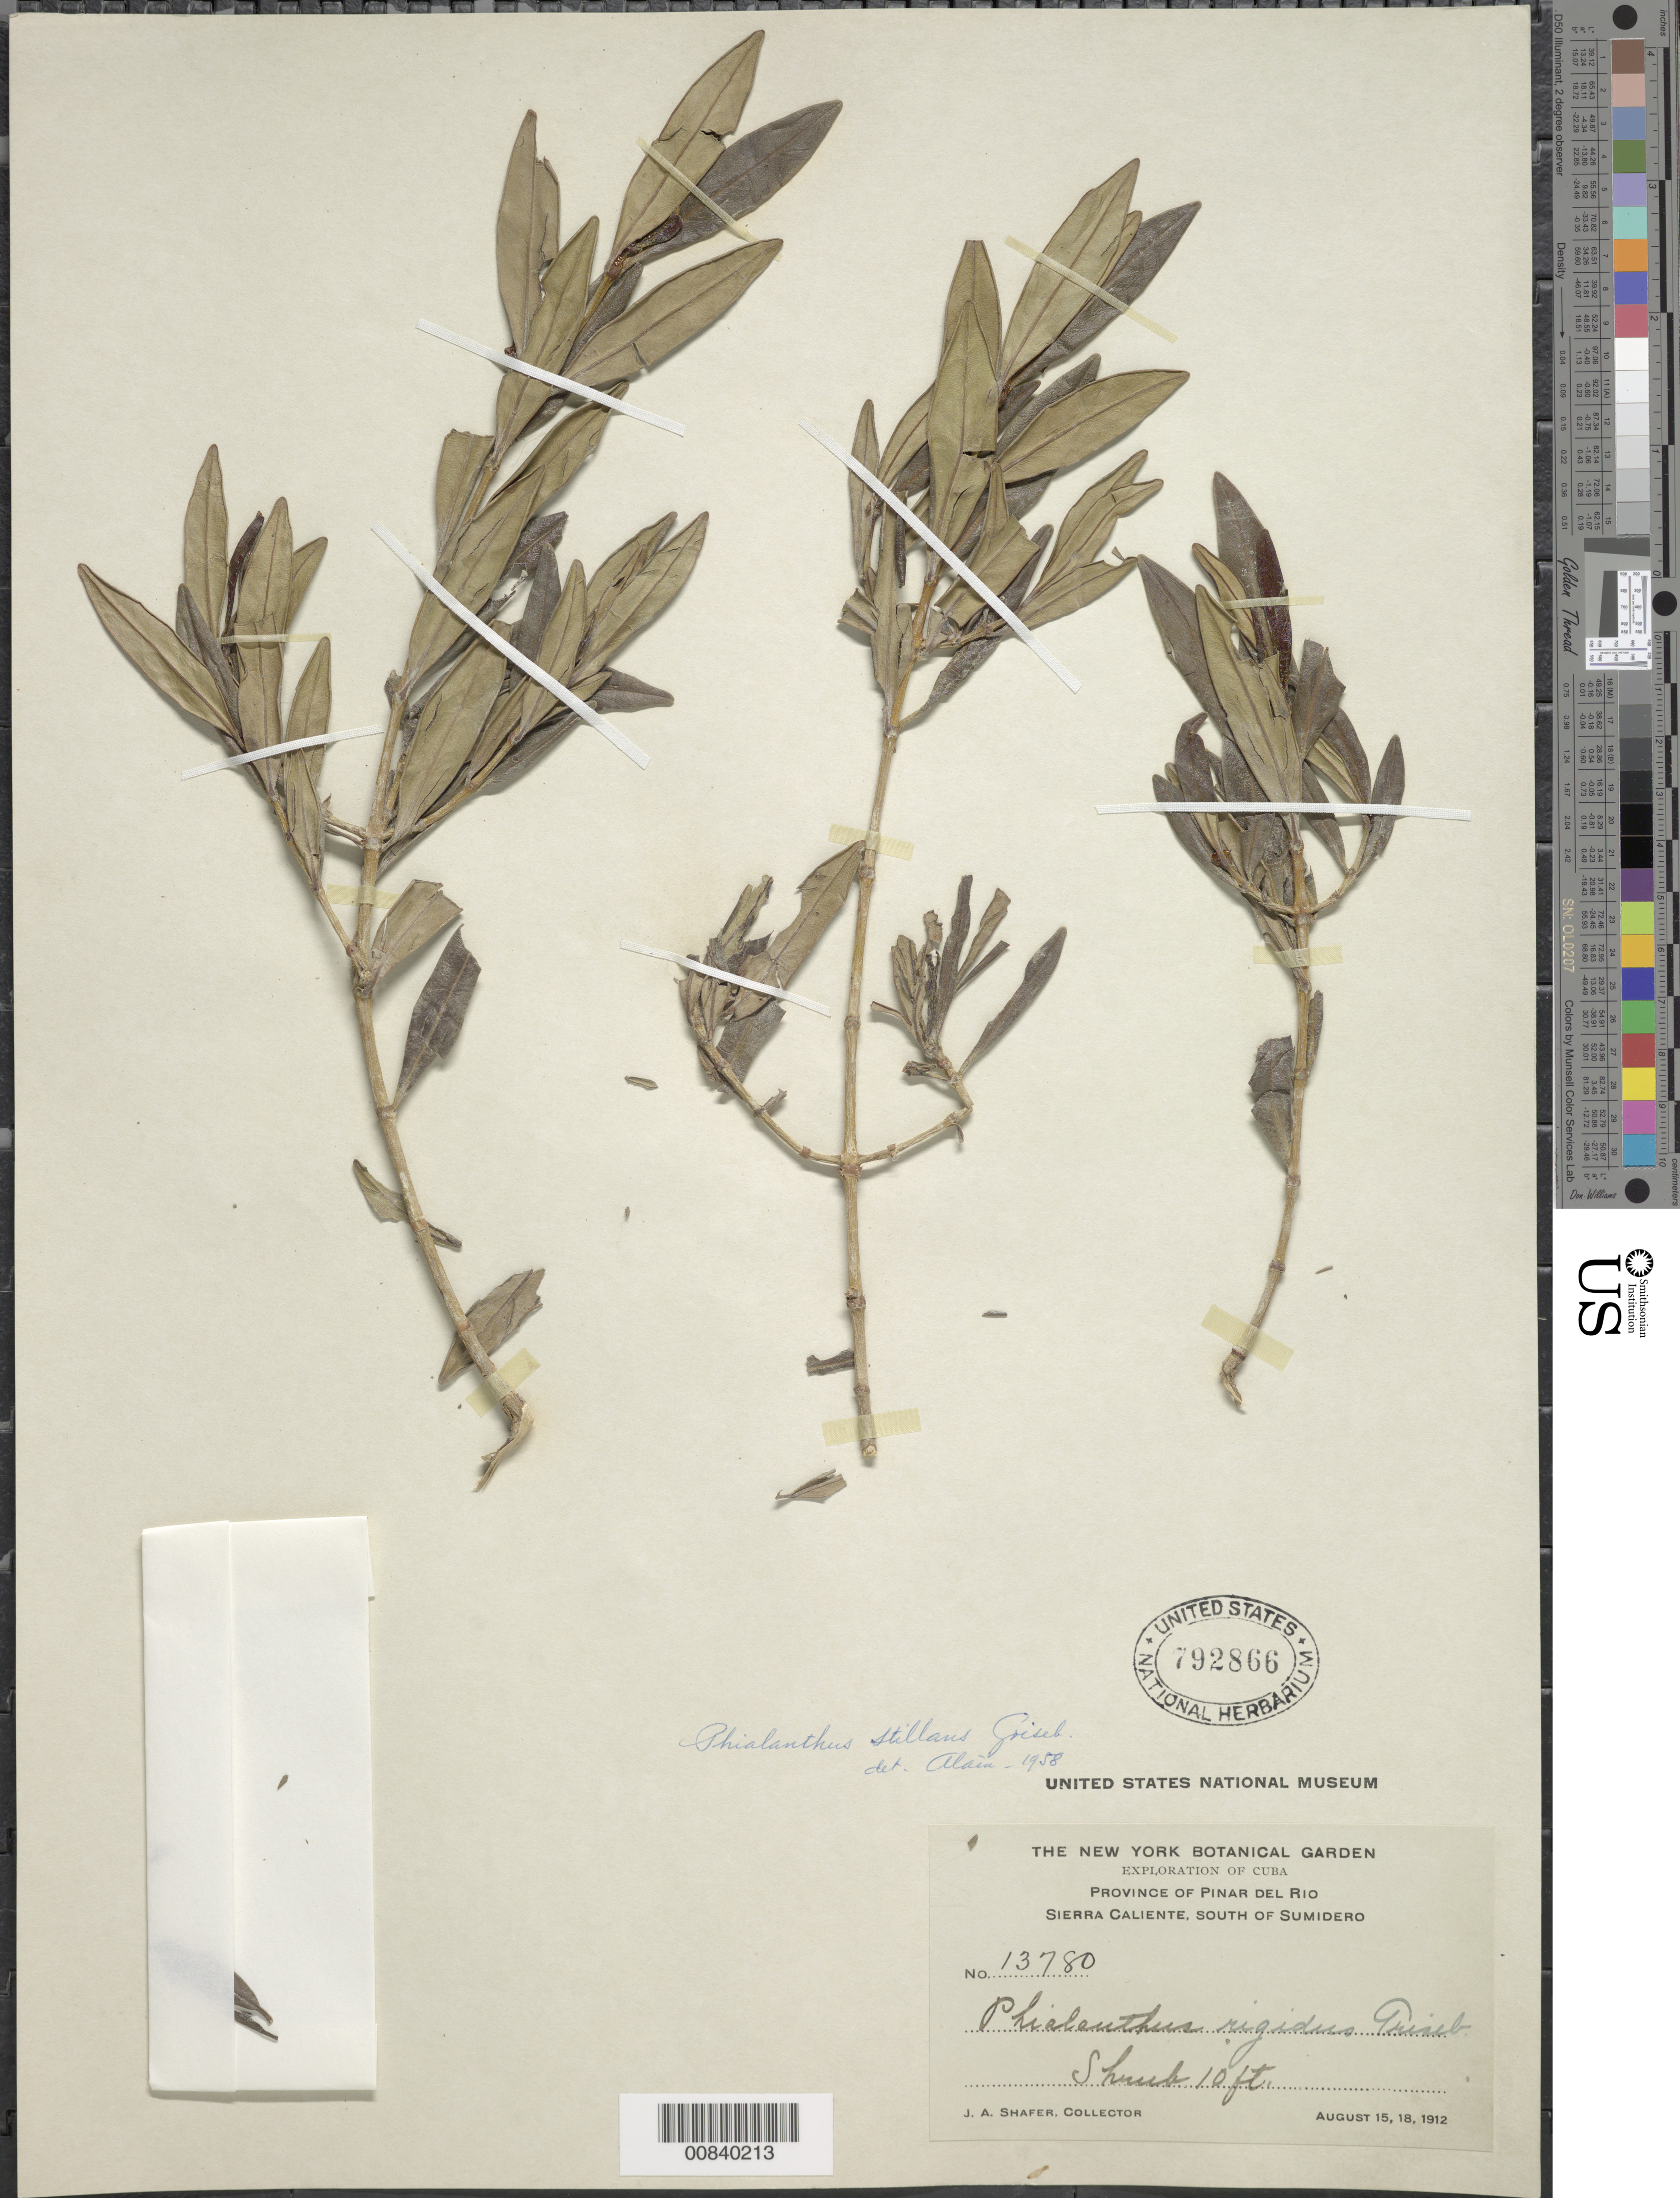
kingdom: Plantae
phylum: Tracheophyta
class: Magnoliopsida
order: Gentianales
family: Rubiaceae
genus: Phialanthus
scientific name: Phialanthus stillans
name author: Griseb.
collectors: J. A. Shafer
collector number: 13780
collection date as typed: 15 Aug 1912 to 18 Aug 1912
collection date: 1912-08-15/1912-08-18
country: Cuba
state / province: Pinar del Río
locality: Sierra Caliente, south of Sumidero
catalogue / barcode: US 792866